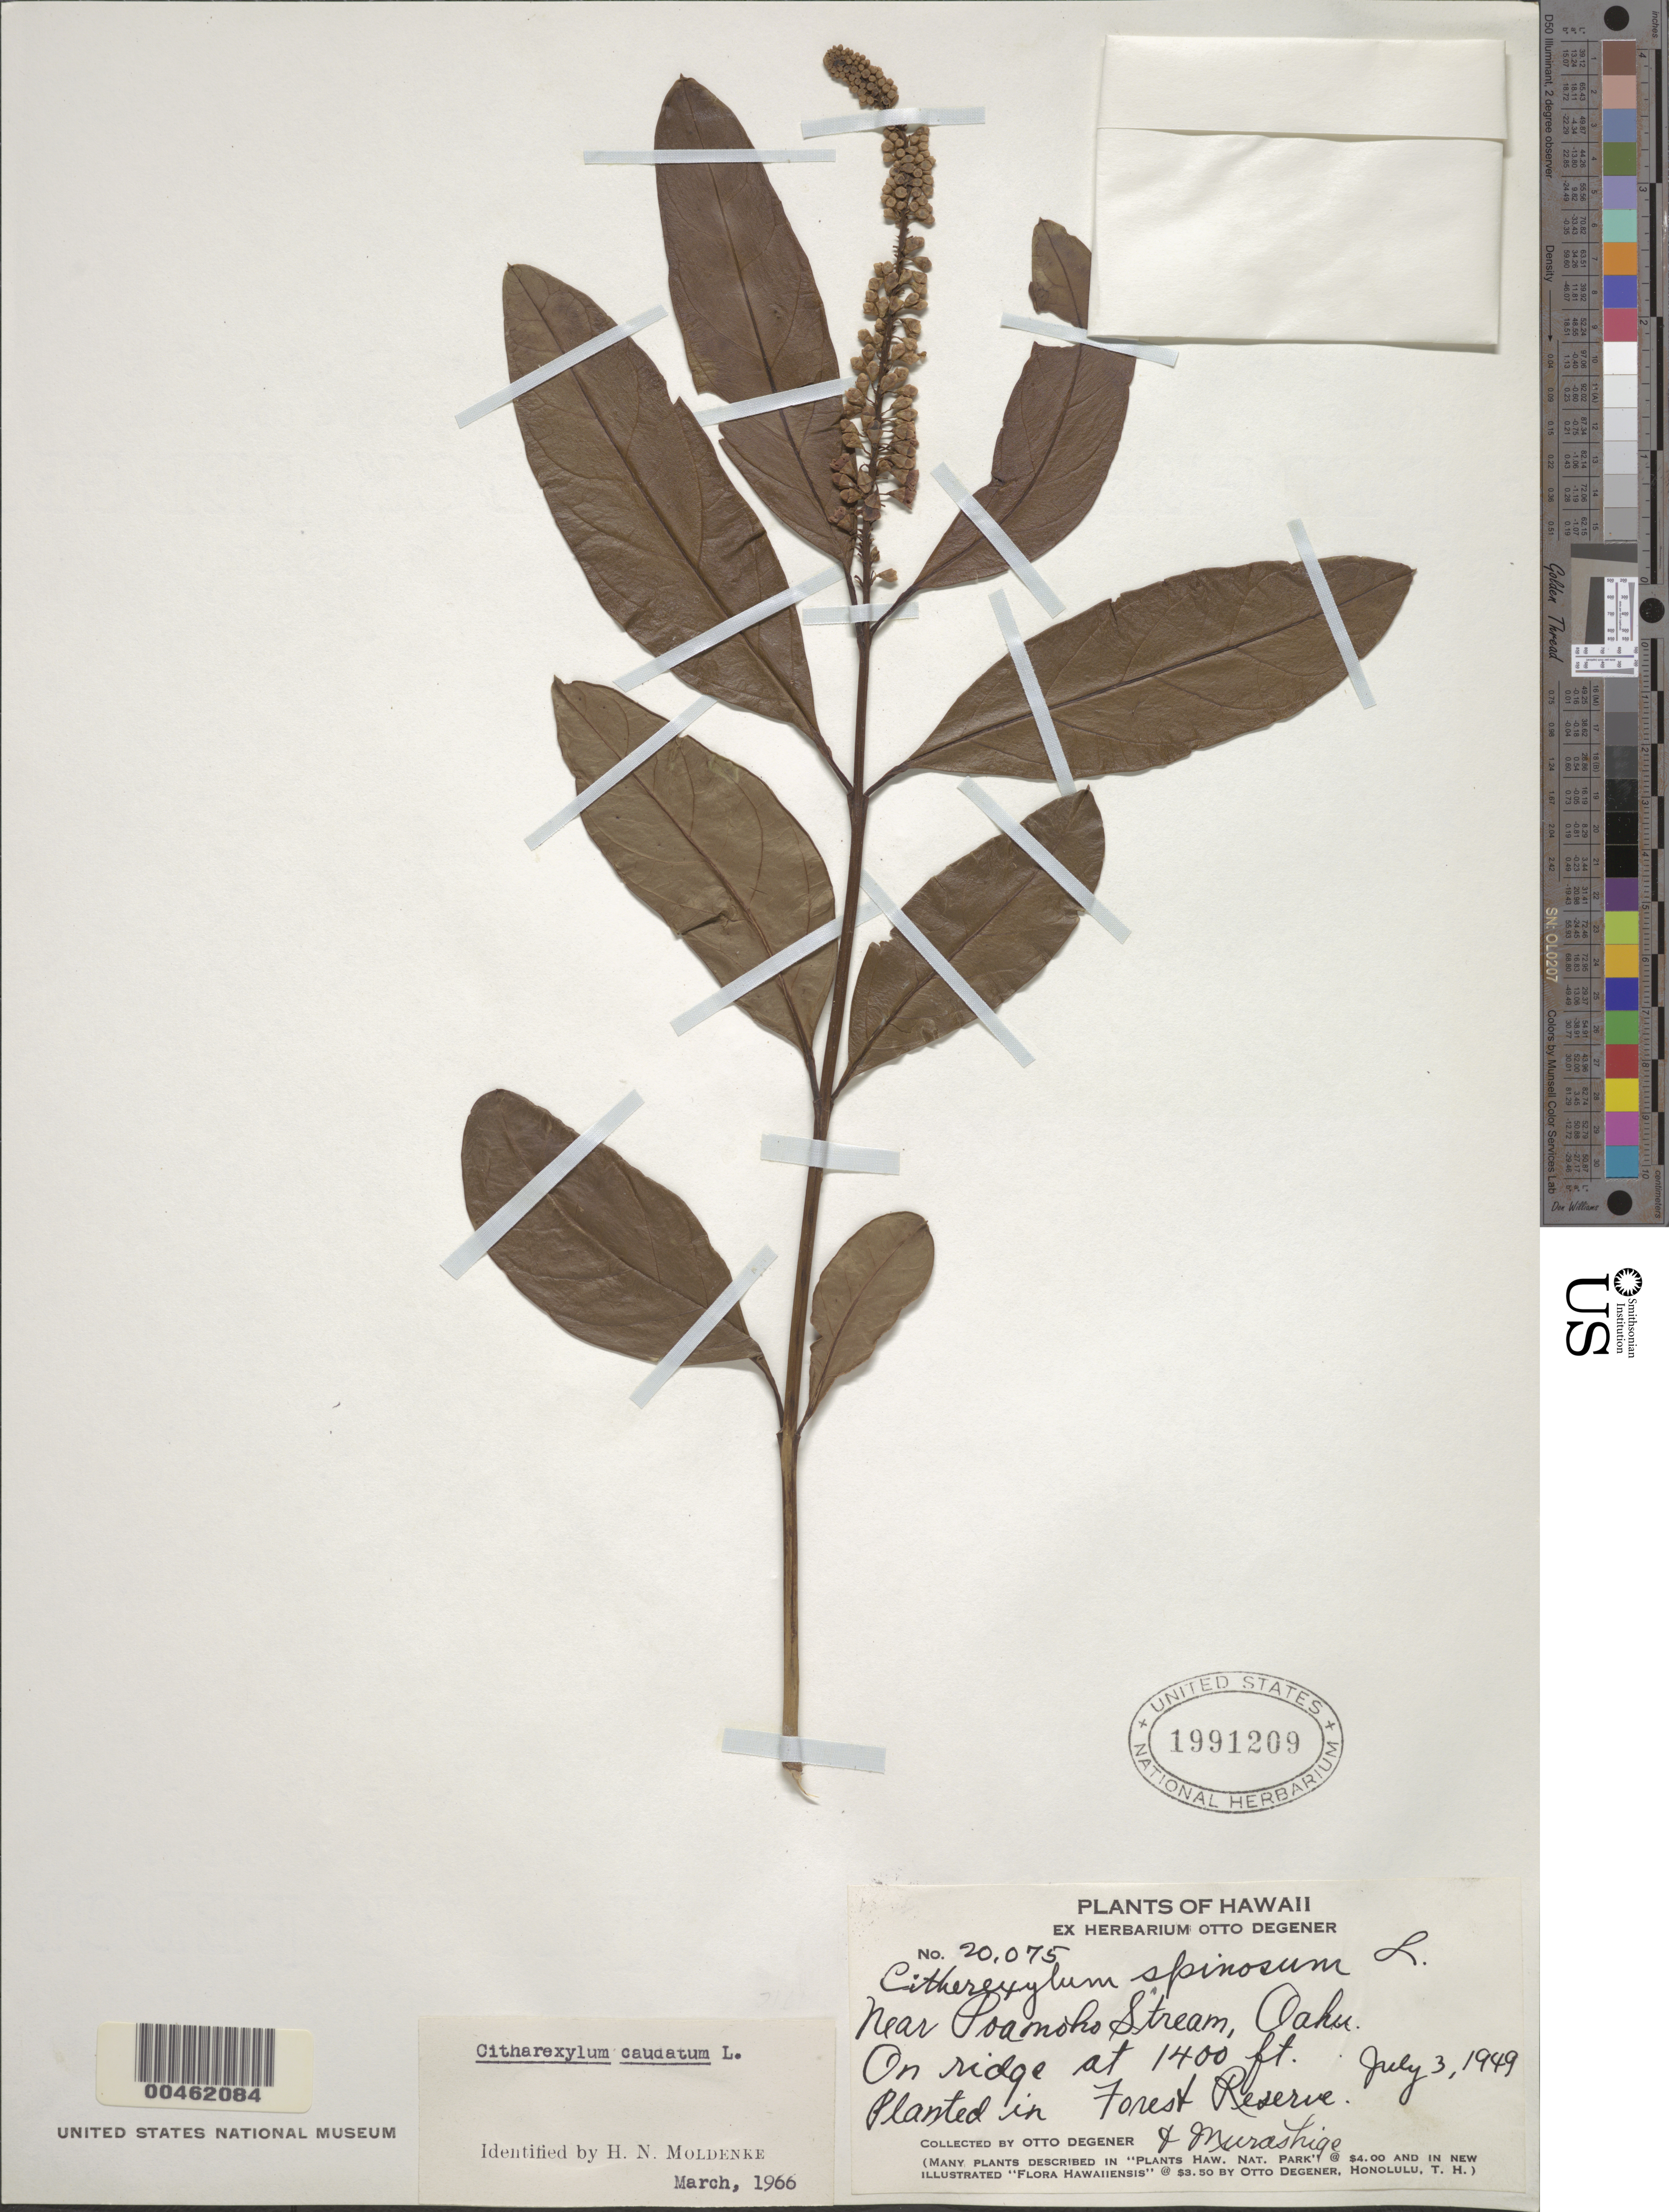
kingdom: Plantae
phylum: Tracheophyta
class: Magnoliopsida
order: Lamiales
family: Verbenaceae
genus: Citharexylum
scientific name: Citharexylum caudatum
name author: L.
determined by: Moldenke, H. N.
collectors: O. Degener & T. Murashige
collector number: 20075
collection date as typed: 3 Jul 1949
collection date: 1949-07-03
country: United States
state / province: Hawaii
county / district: Honolulu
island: Oahu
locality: Near Poamoho Stream, in Forest Reserve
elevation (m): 427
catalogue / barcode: US 1991209